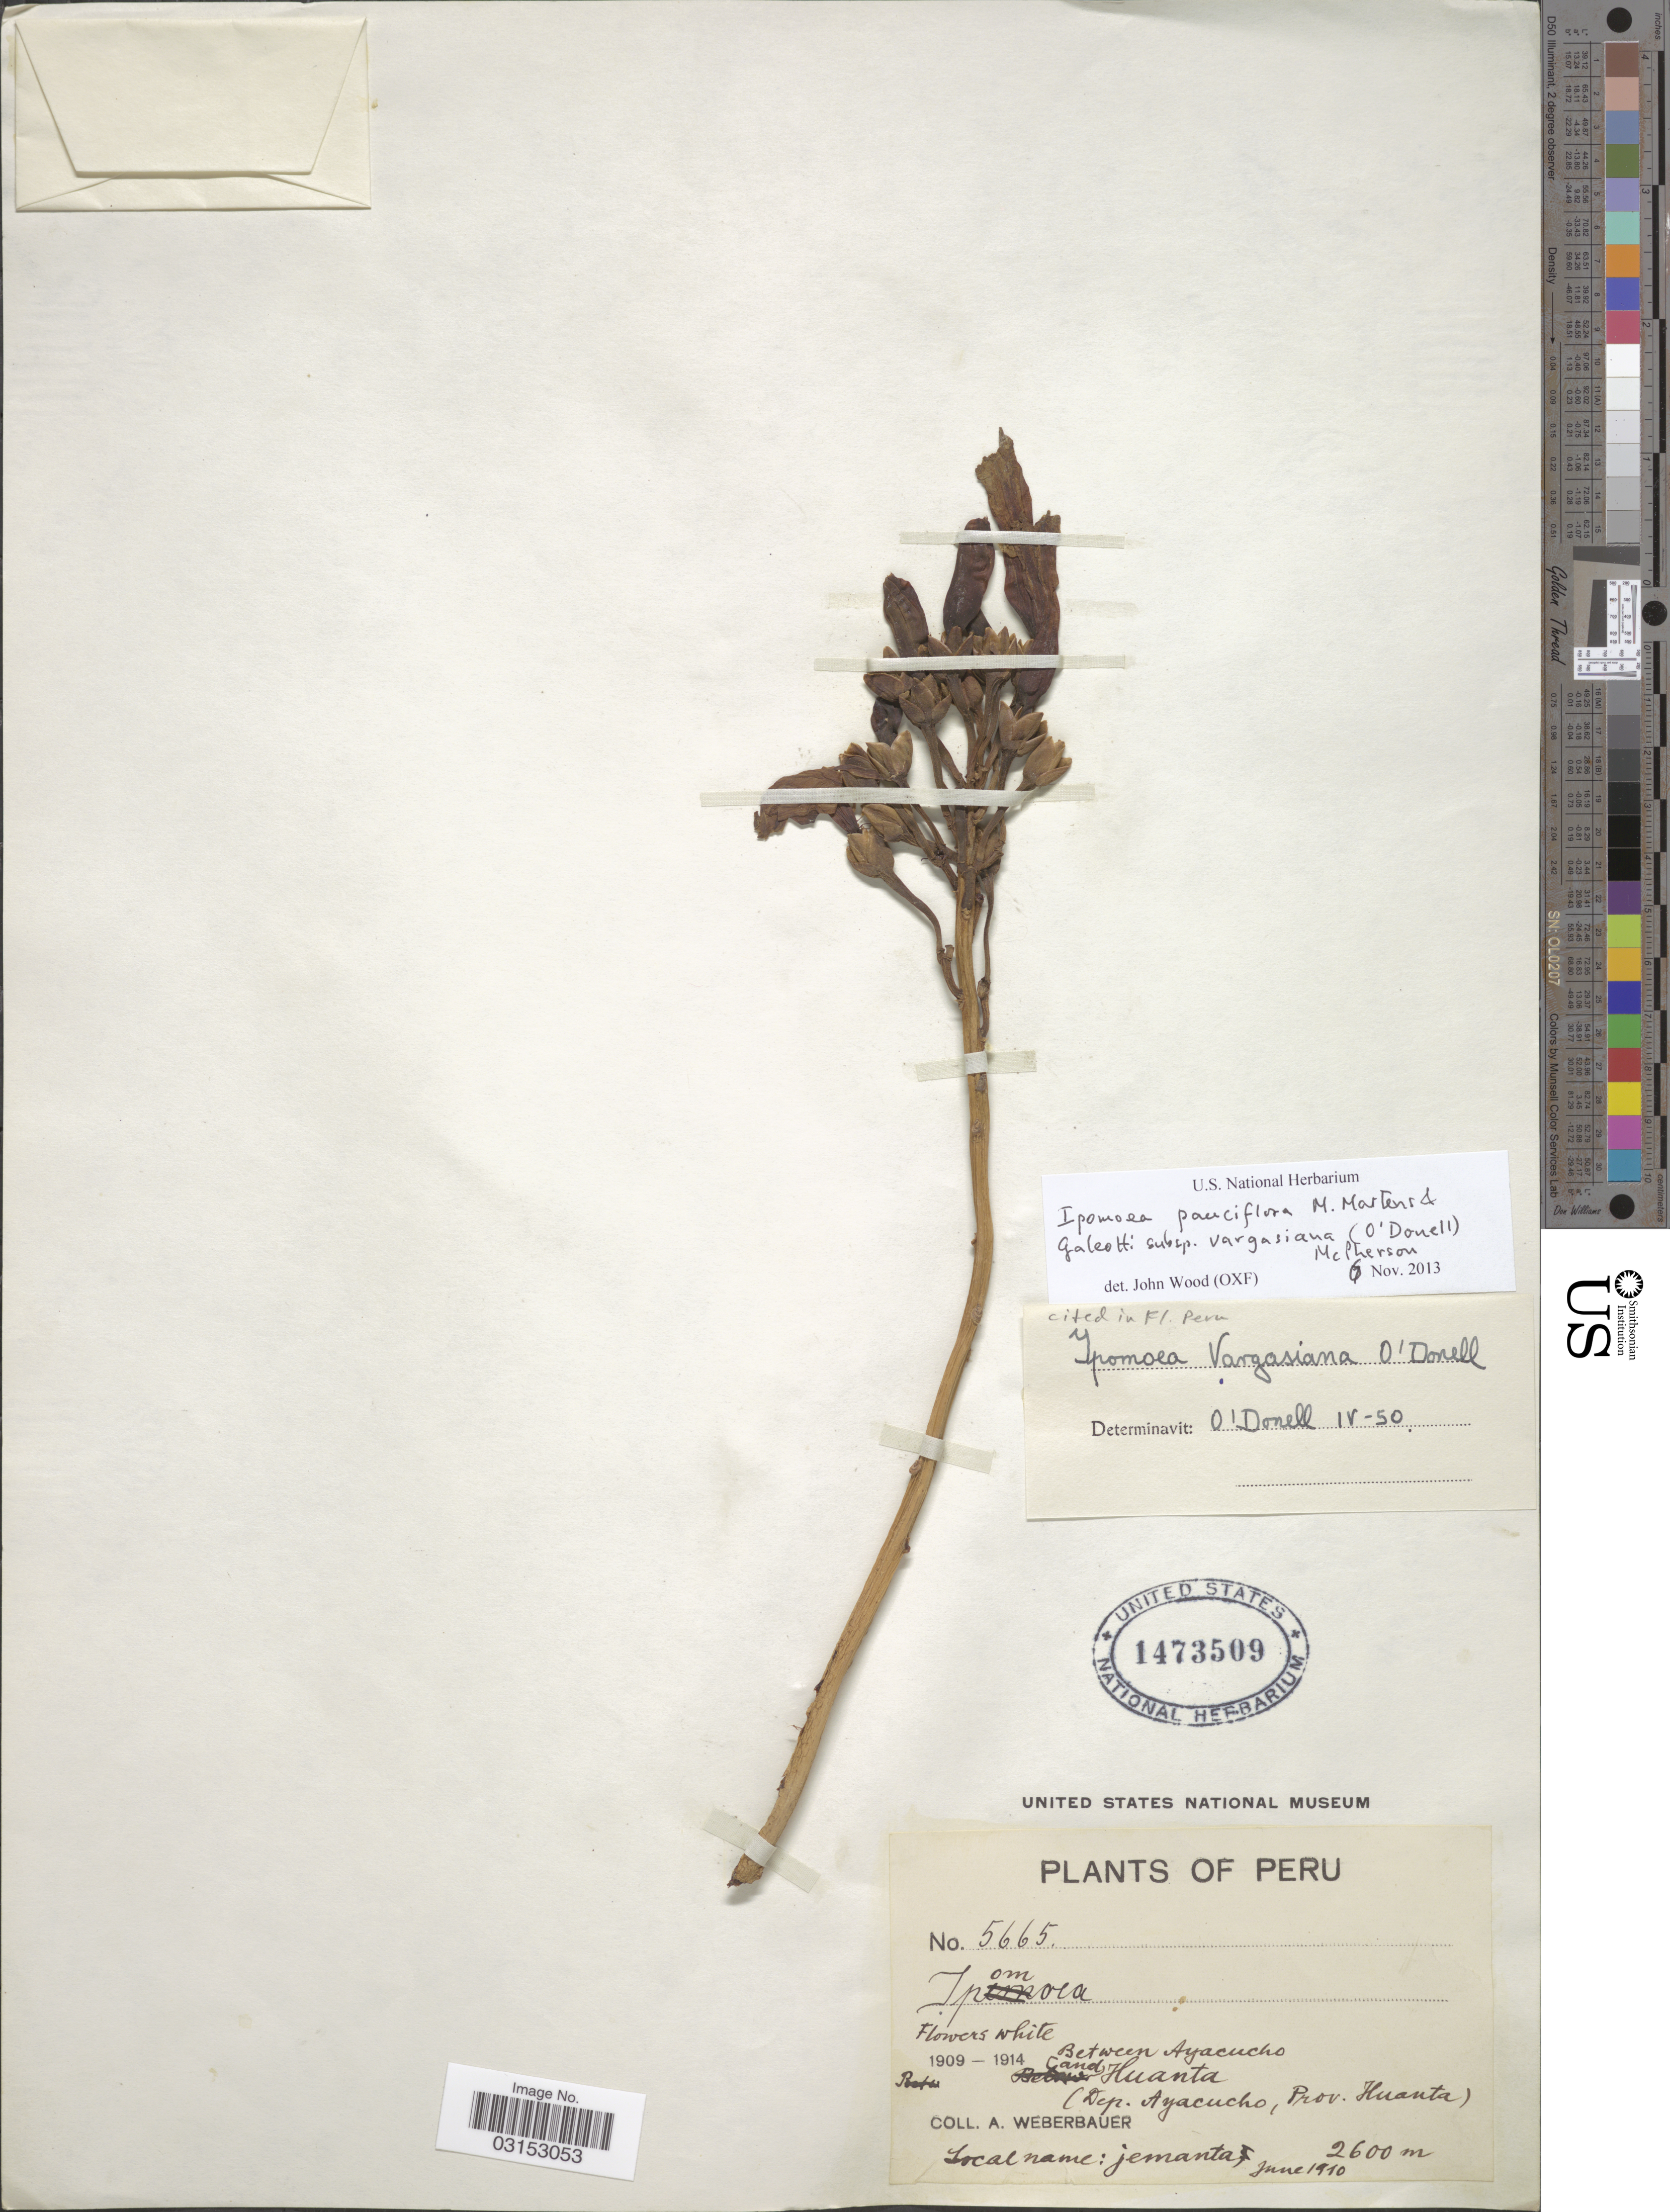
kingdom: Plantae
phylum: Tracheophyta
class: Magnoliopsida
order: Solanales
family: Convolvulaceae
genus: Ipomoea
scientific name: Ipomoea pauciflora subsp. vargasiana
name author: (O'Donell) McPherson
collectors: A. Weberbauer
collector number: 5665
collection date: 1910-06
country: Peru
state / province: Ayacucho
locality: Between Ayacucho and Huanta (Dep. Ayacucho, Prov. Huanta)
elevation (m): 2600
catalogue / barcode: US 1473509